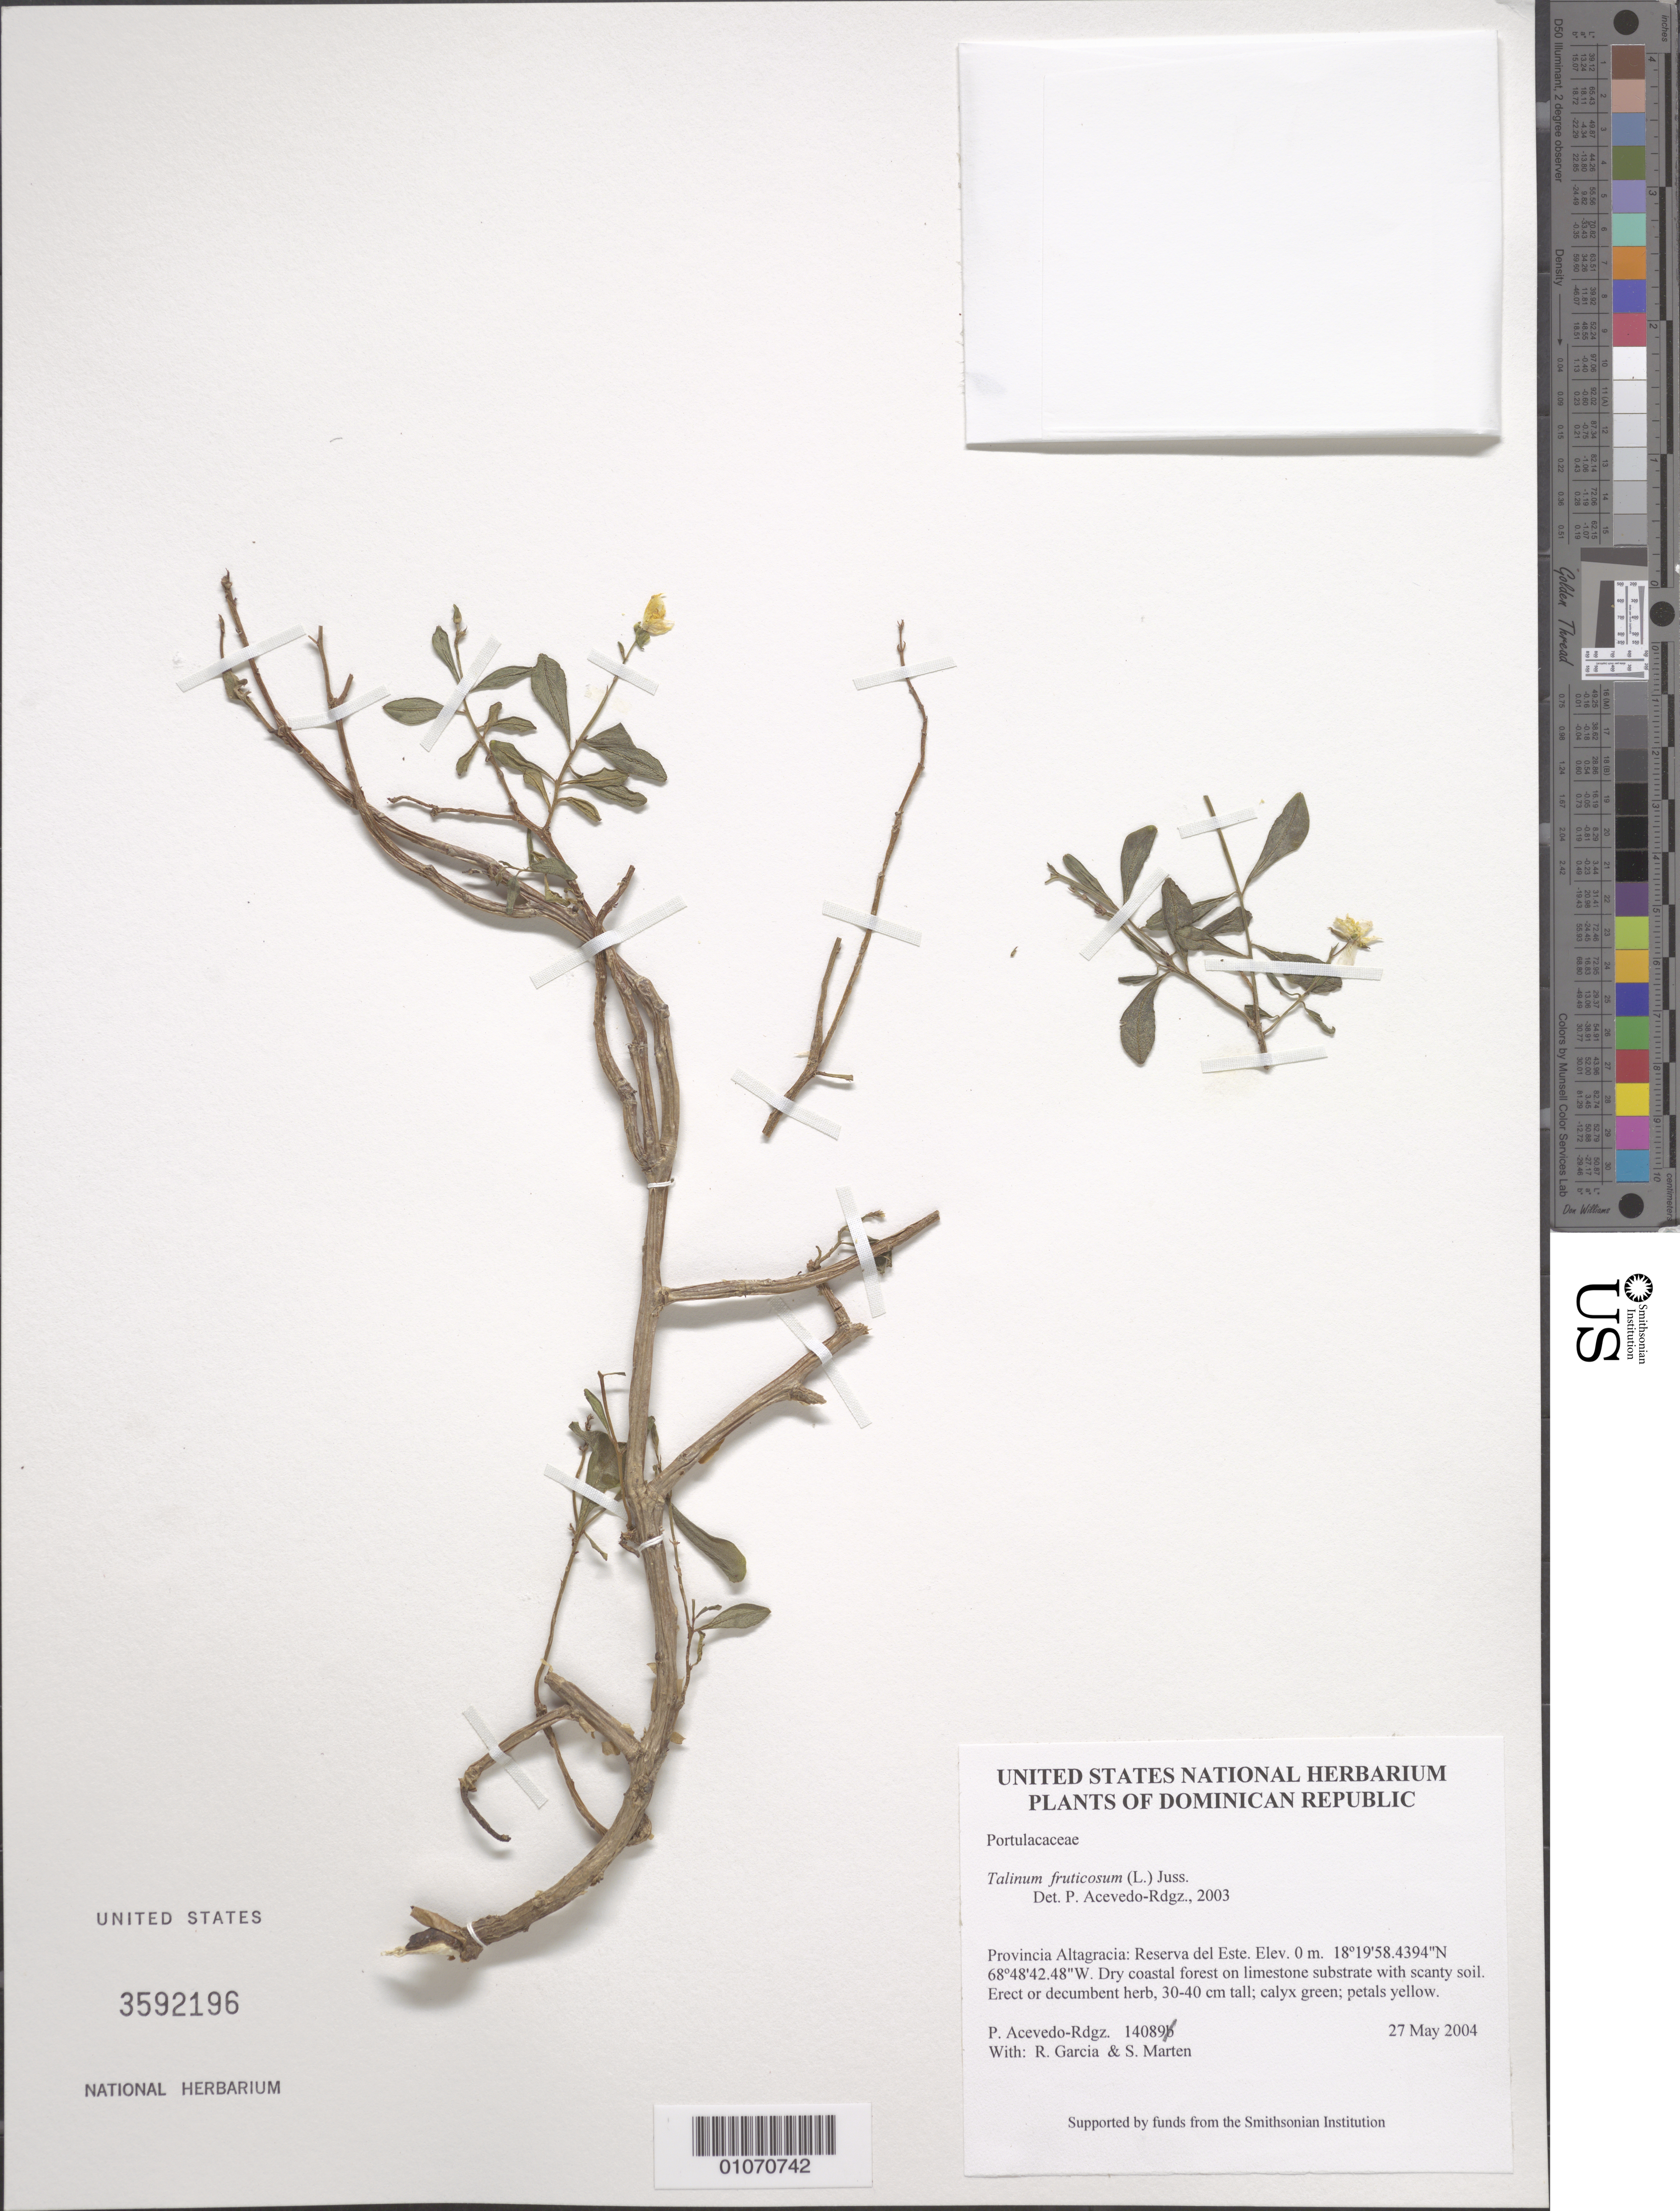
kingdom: Plantae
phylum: Tracheophyta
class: Magnoliopsida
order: Caryophyllales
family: Talinaceae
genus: Talinum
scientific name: Talinum fruticosum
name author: (L.) Juss.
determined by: Acevedo-Rodríguez, P., (BOT), Smithsonian Institution - National Museum of Natural History (UNITED STATES)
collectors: P. Acevedo-Rodr., R. G. García & S. Marten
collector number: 14089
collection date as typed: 27 May 2004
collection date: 2004-05-27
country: Dominican Republic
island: Hispaniola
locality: Provincia Altagracia: Reserva del Este.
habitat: Dry coastal forest on limestone substrate with scanty soil.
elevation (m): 0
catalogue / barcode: US 3692196